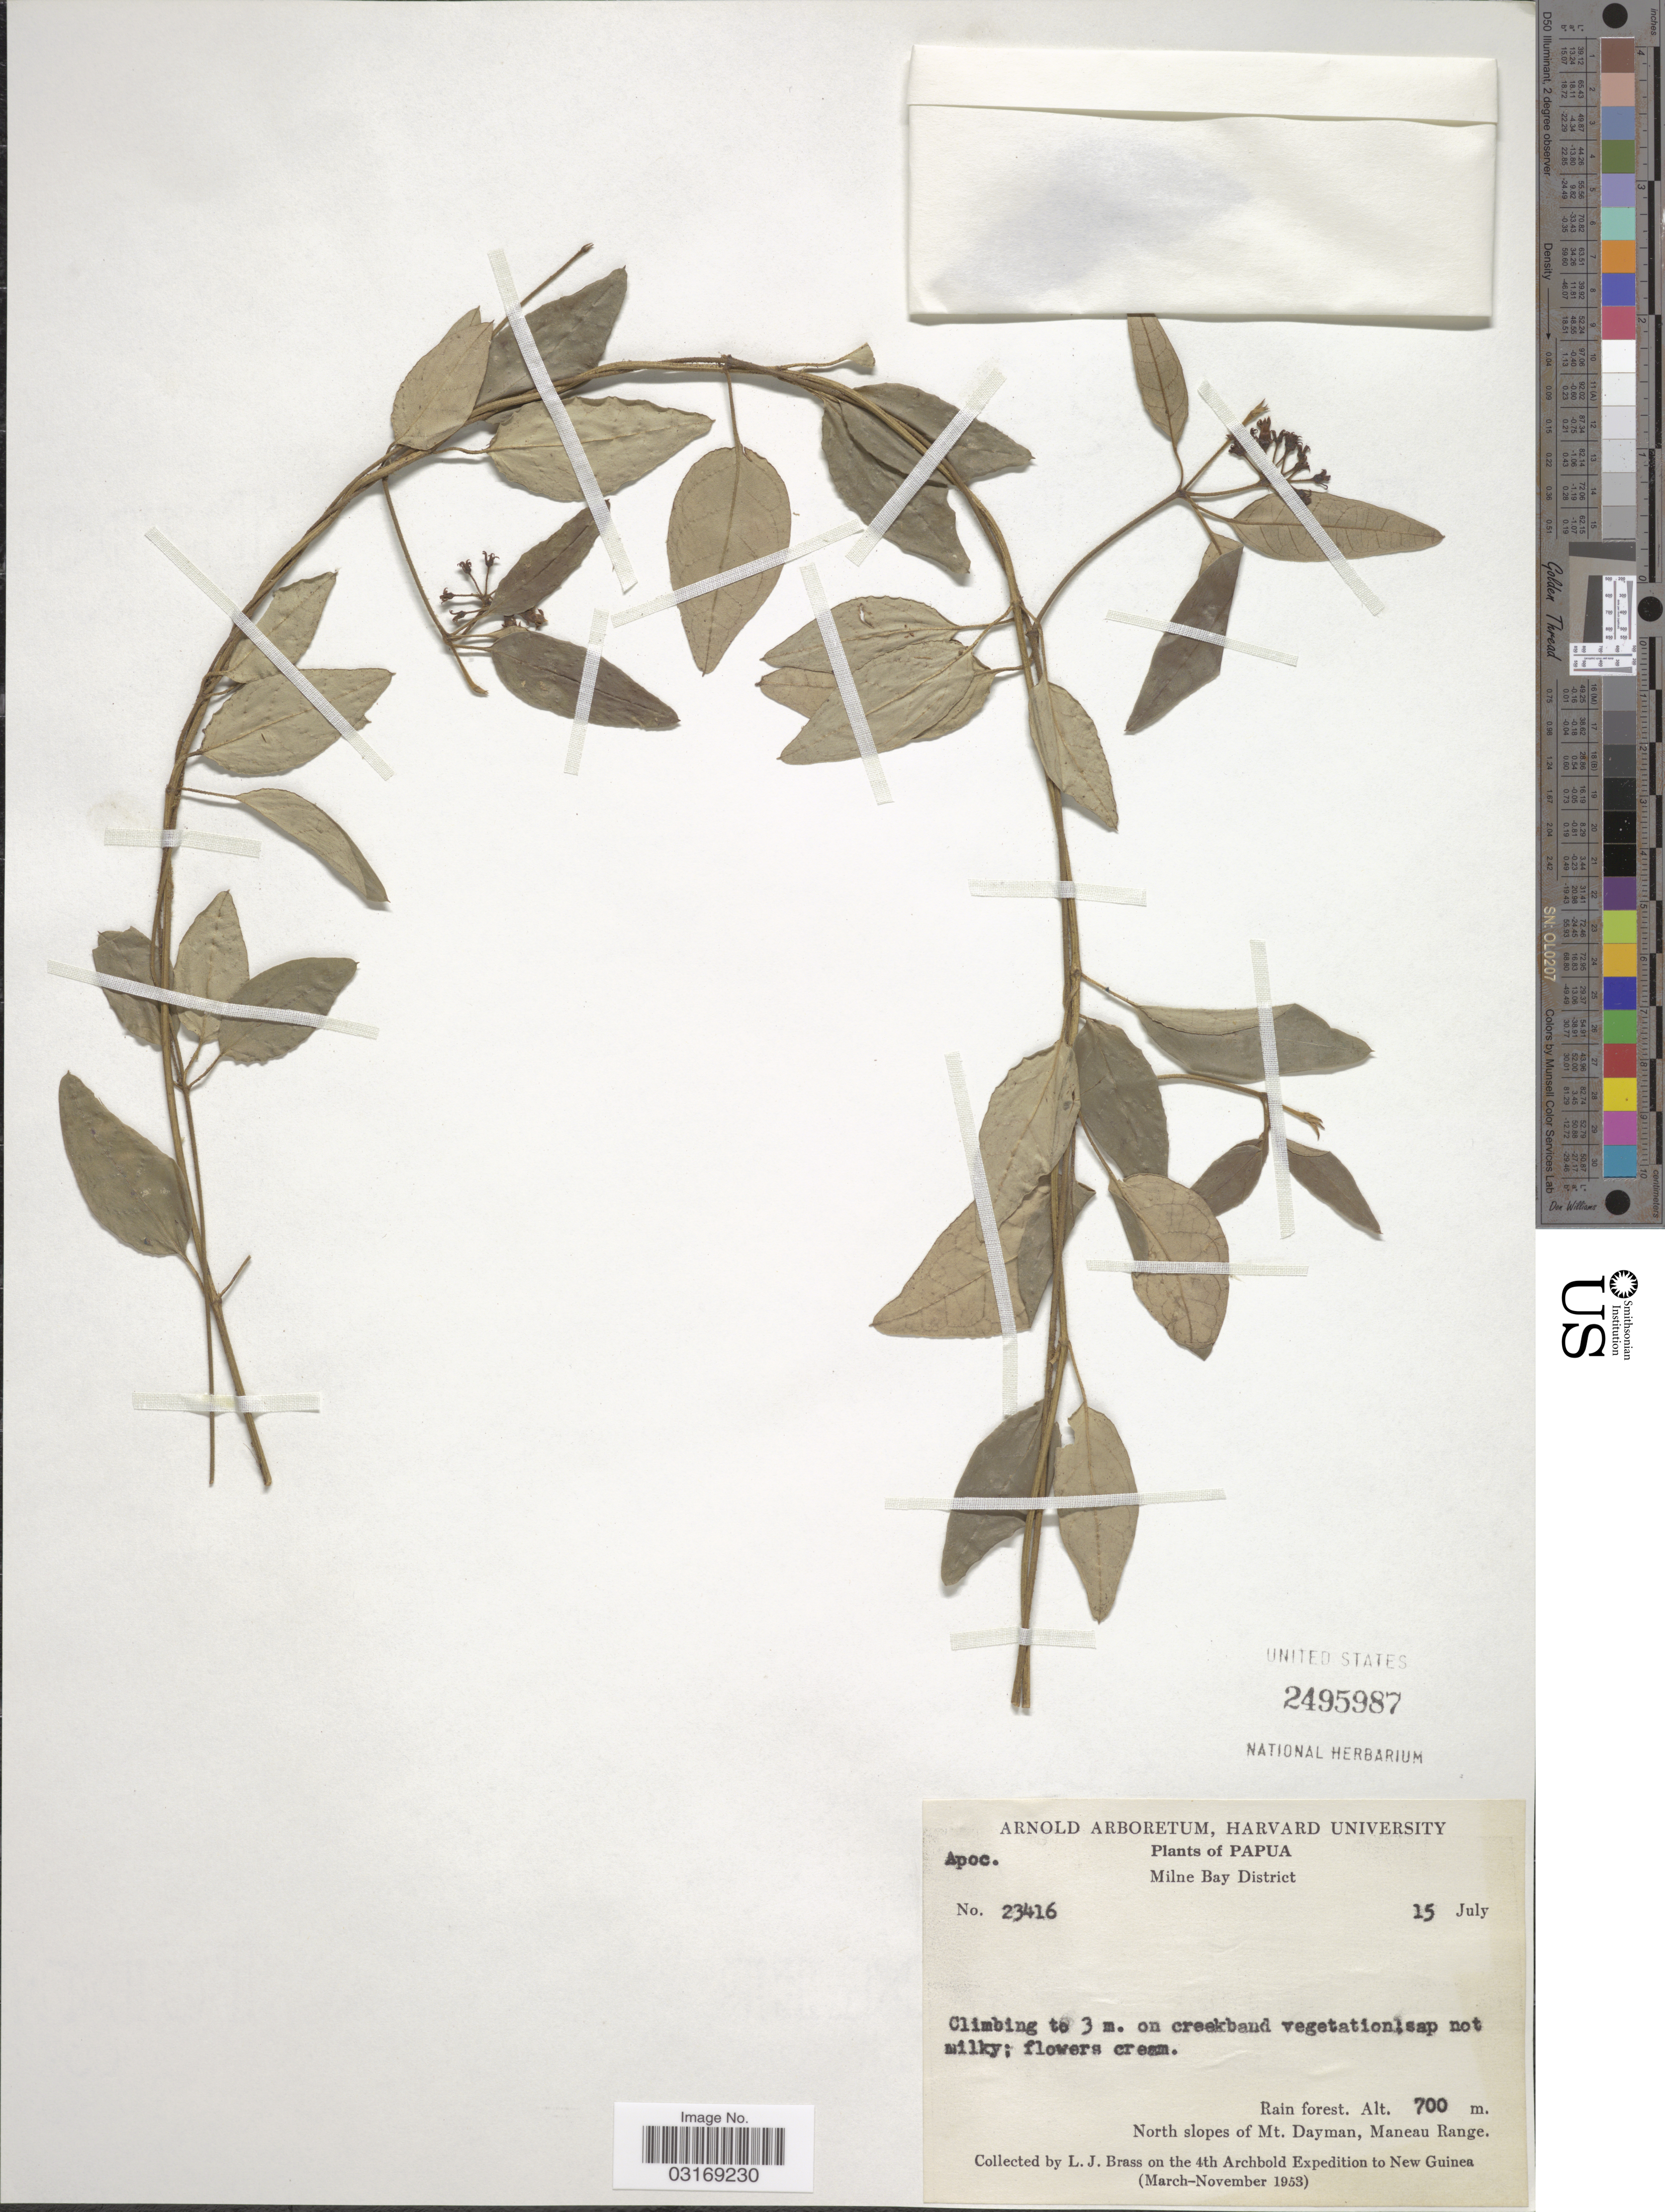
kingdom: Plantae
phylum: Tracheophyta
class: Magnoliopsida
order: Gentianales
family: Apocynaceae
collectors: L. J. Brass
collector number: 23416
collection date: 1953-07-15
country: Papua New Guinea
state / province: Milne Bay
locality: Papua. Milne Bay District. North slopes of Mt. Dayman, Maneau Range.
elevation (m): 700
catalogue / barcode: US 2495987